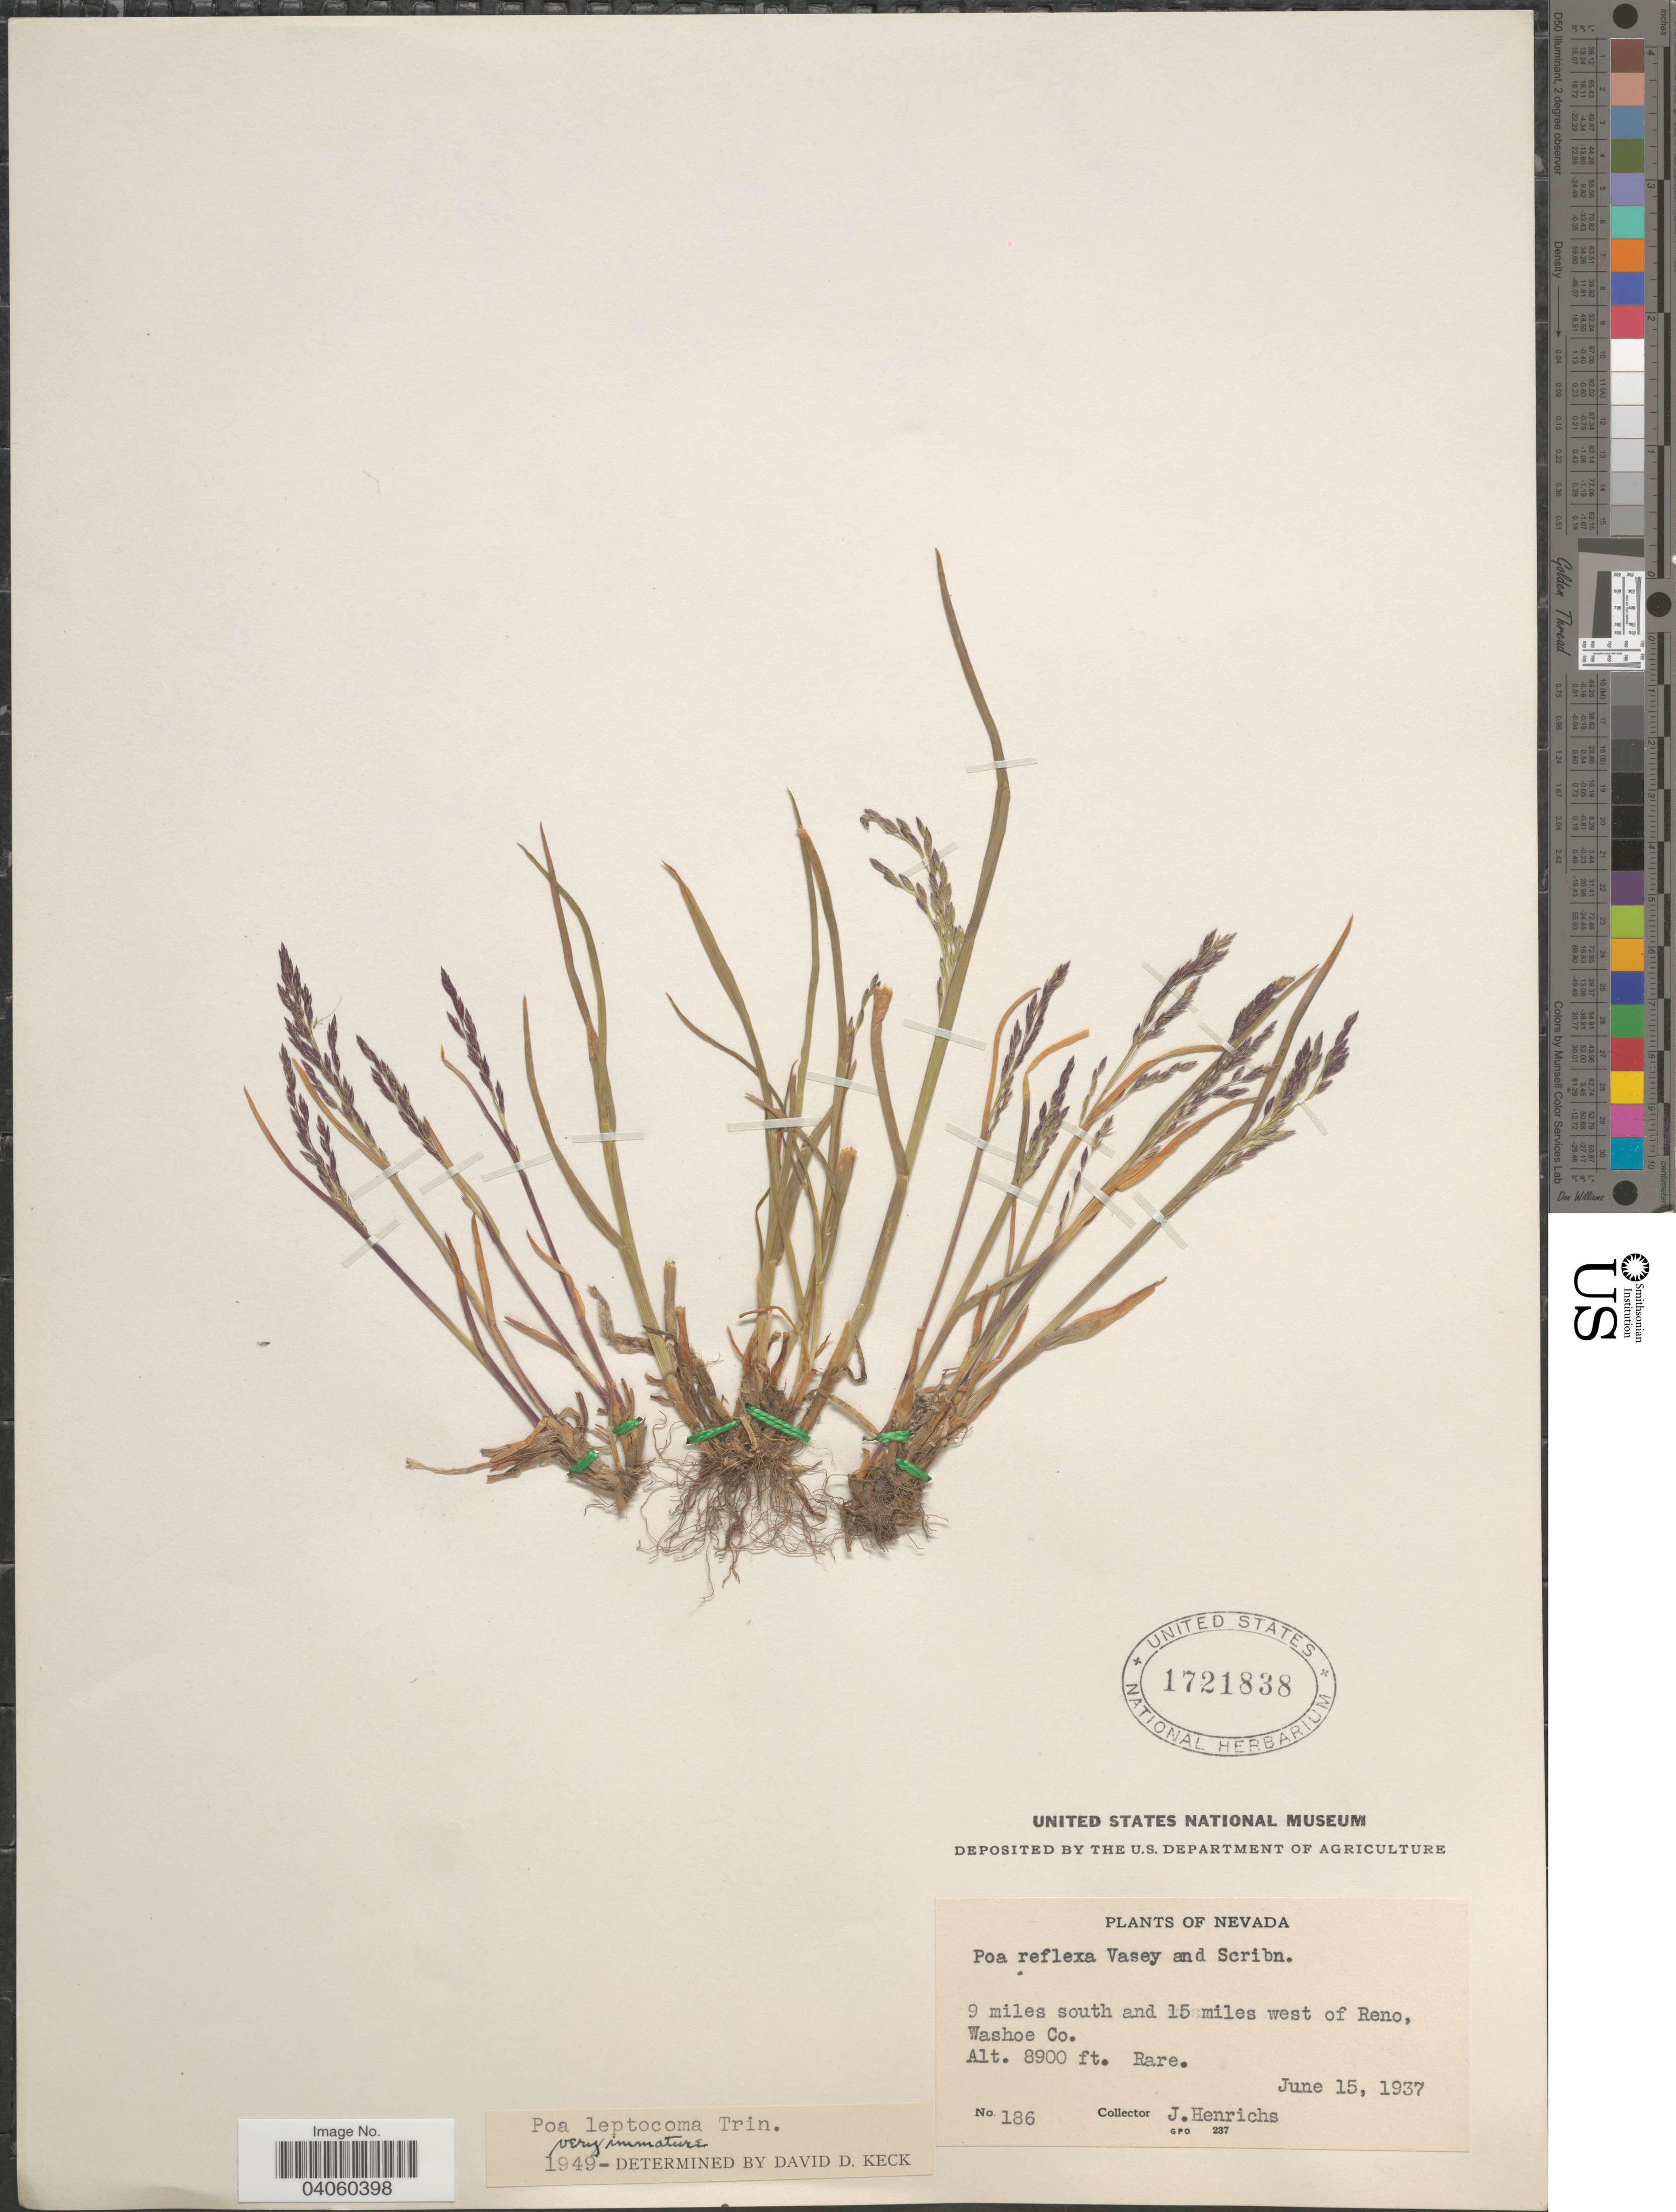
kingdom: Plantae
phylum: Tracheophyta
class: Liliopsida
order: Poales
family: Poaceae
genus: Poa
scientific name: Poa leptocoma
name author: Trin.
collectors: J. Henrichs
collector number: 186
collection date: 1937-06-15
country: United States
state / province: Nevada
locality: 9 miles south and 15 miles west of Reno, Washoe Co.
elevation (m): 2713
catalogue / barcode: US 1721838